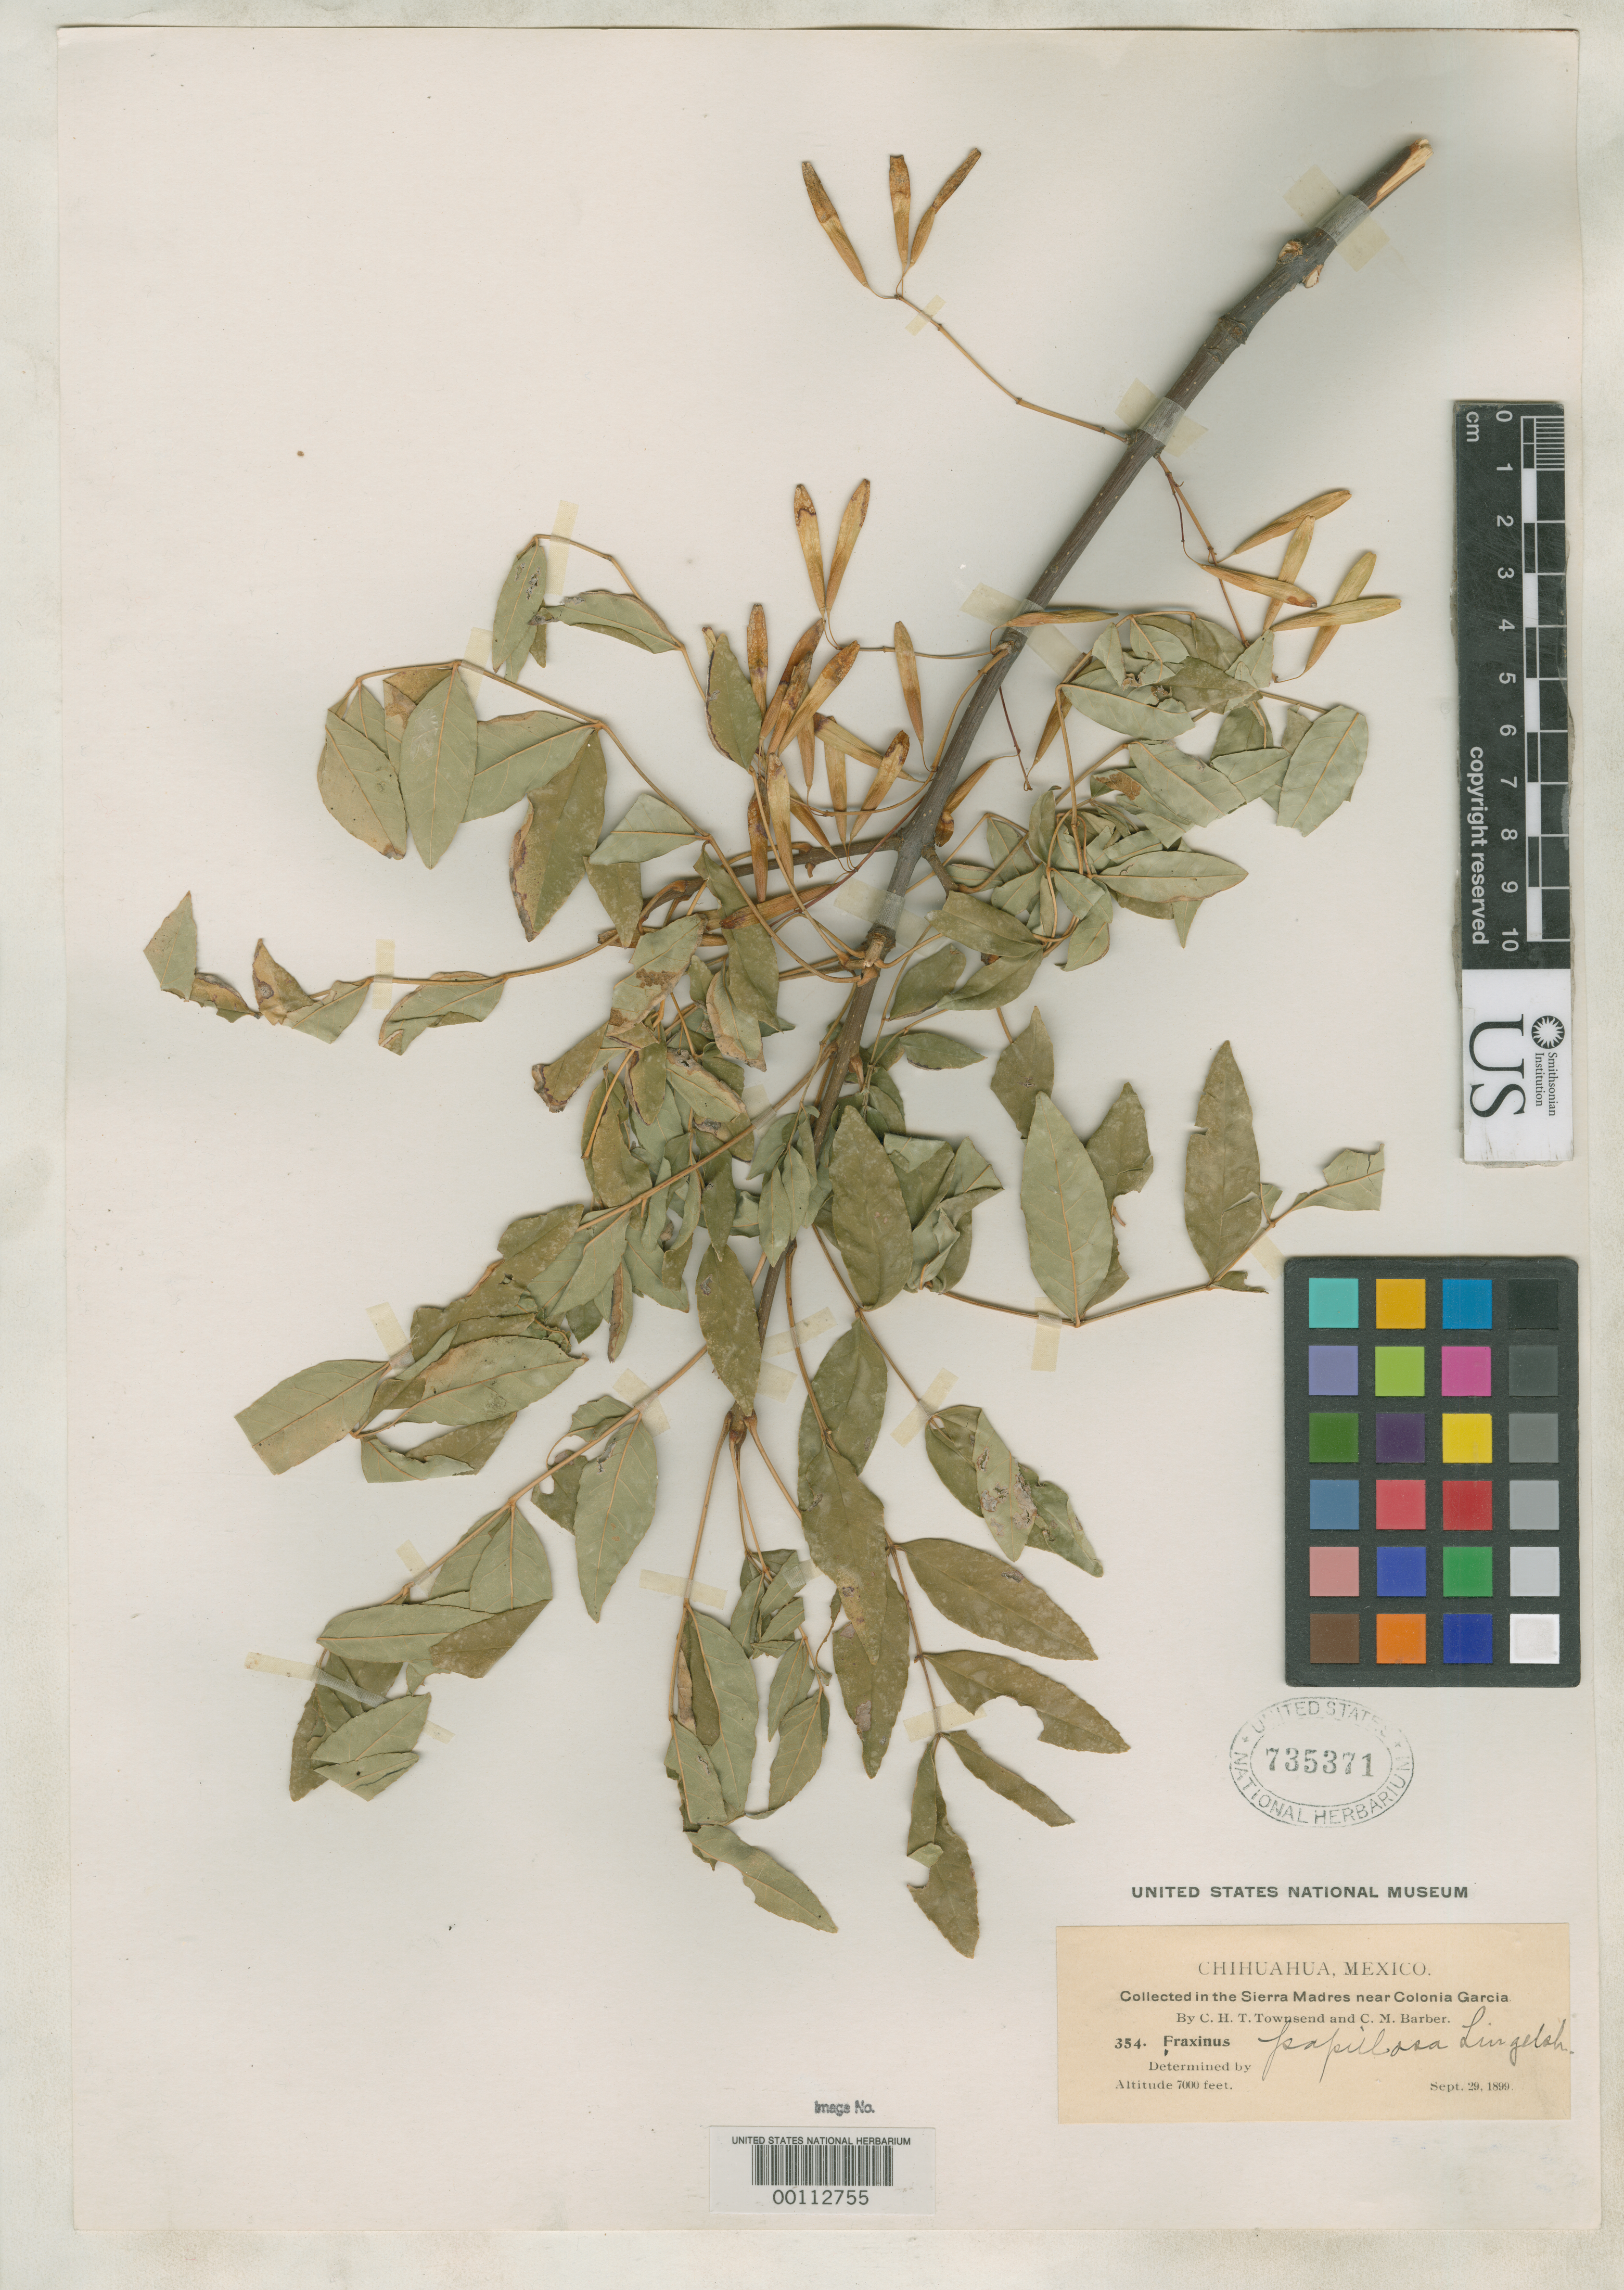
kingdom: Plantae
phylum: Tracheophyta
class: Magnoliopsida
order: Lamiales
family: Oleaceae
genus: Fraxinus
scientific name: Fraxinus papillosa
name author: Lingelsh.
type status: Isotype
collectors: C. H. T. Townsend & C. Barber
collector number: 354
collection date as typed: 29 Sep 1899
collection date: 1899-09-29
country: Mexico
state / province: Chihuahua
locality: Colonia Garcia.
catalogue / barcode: US 735371